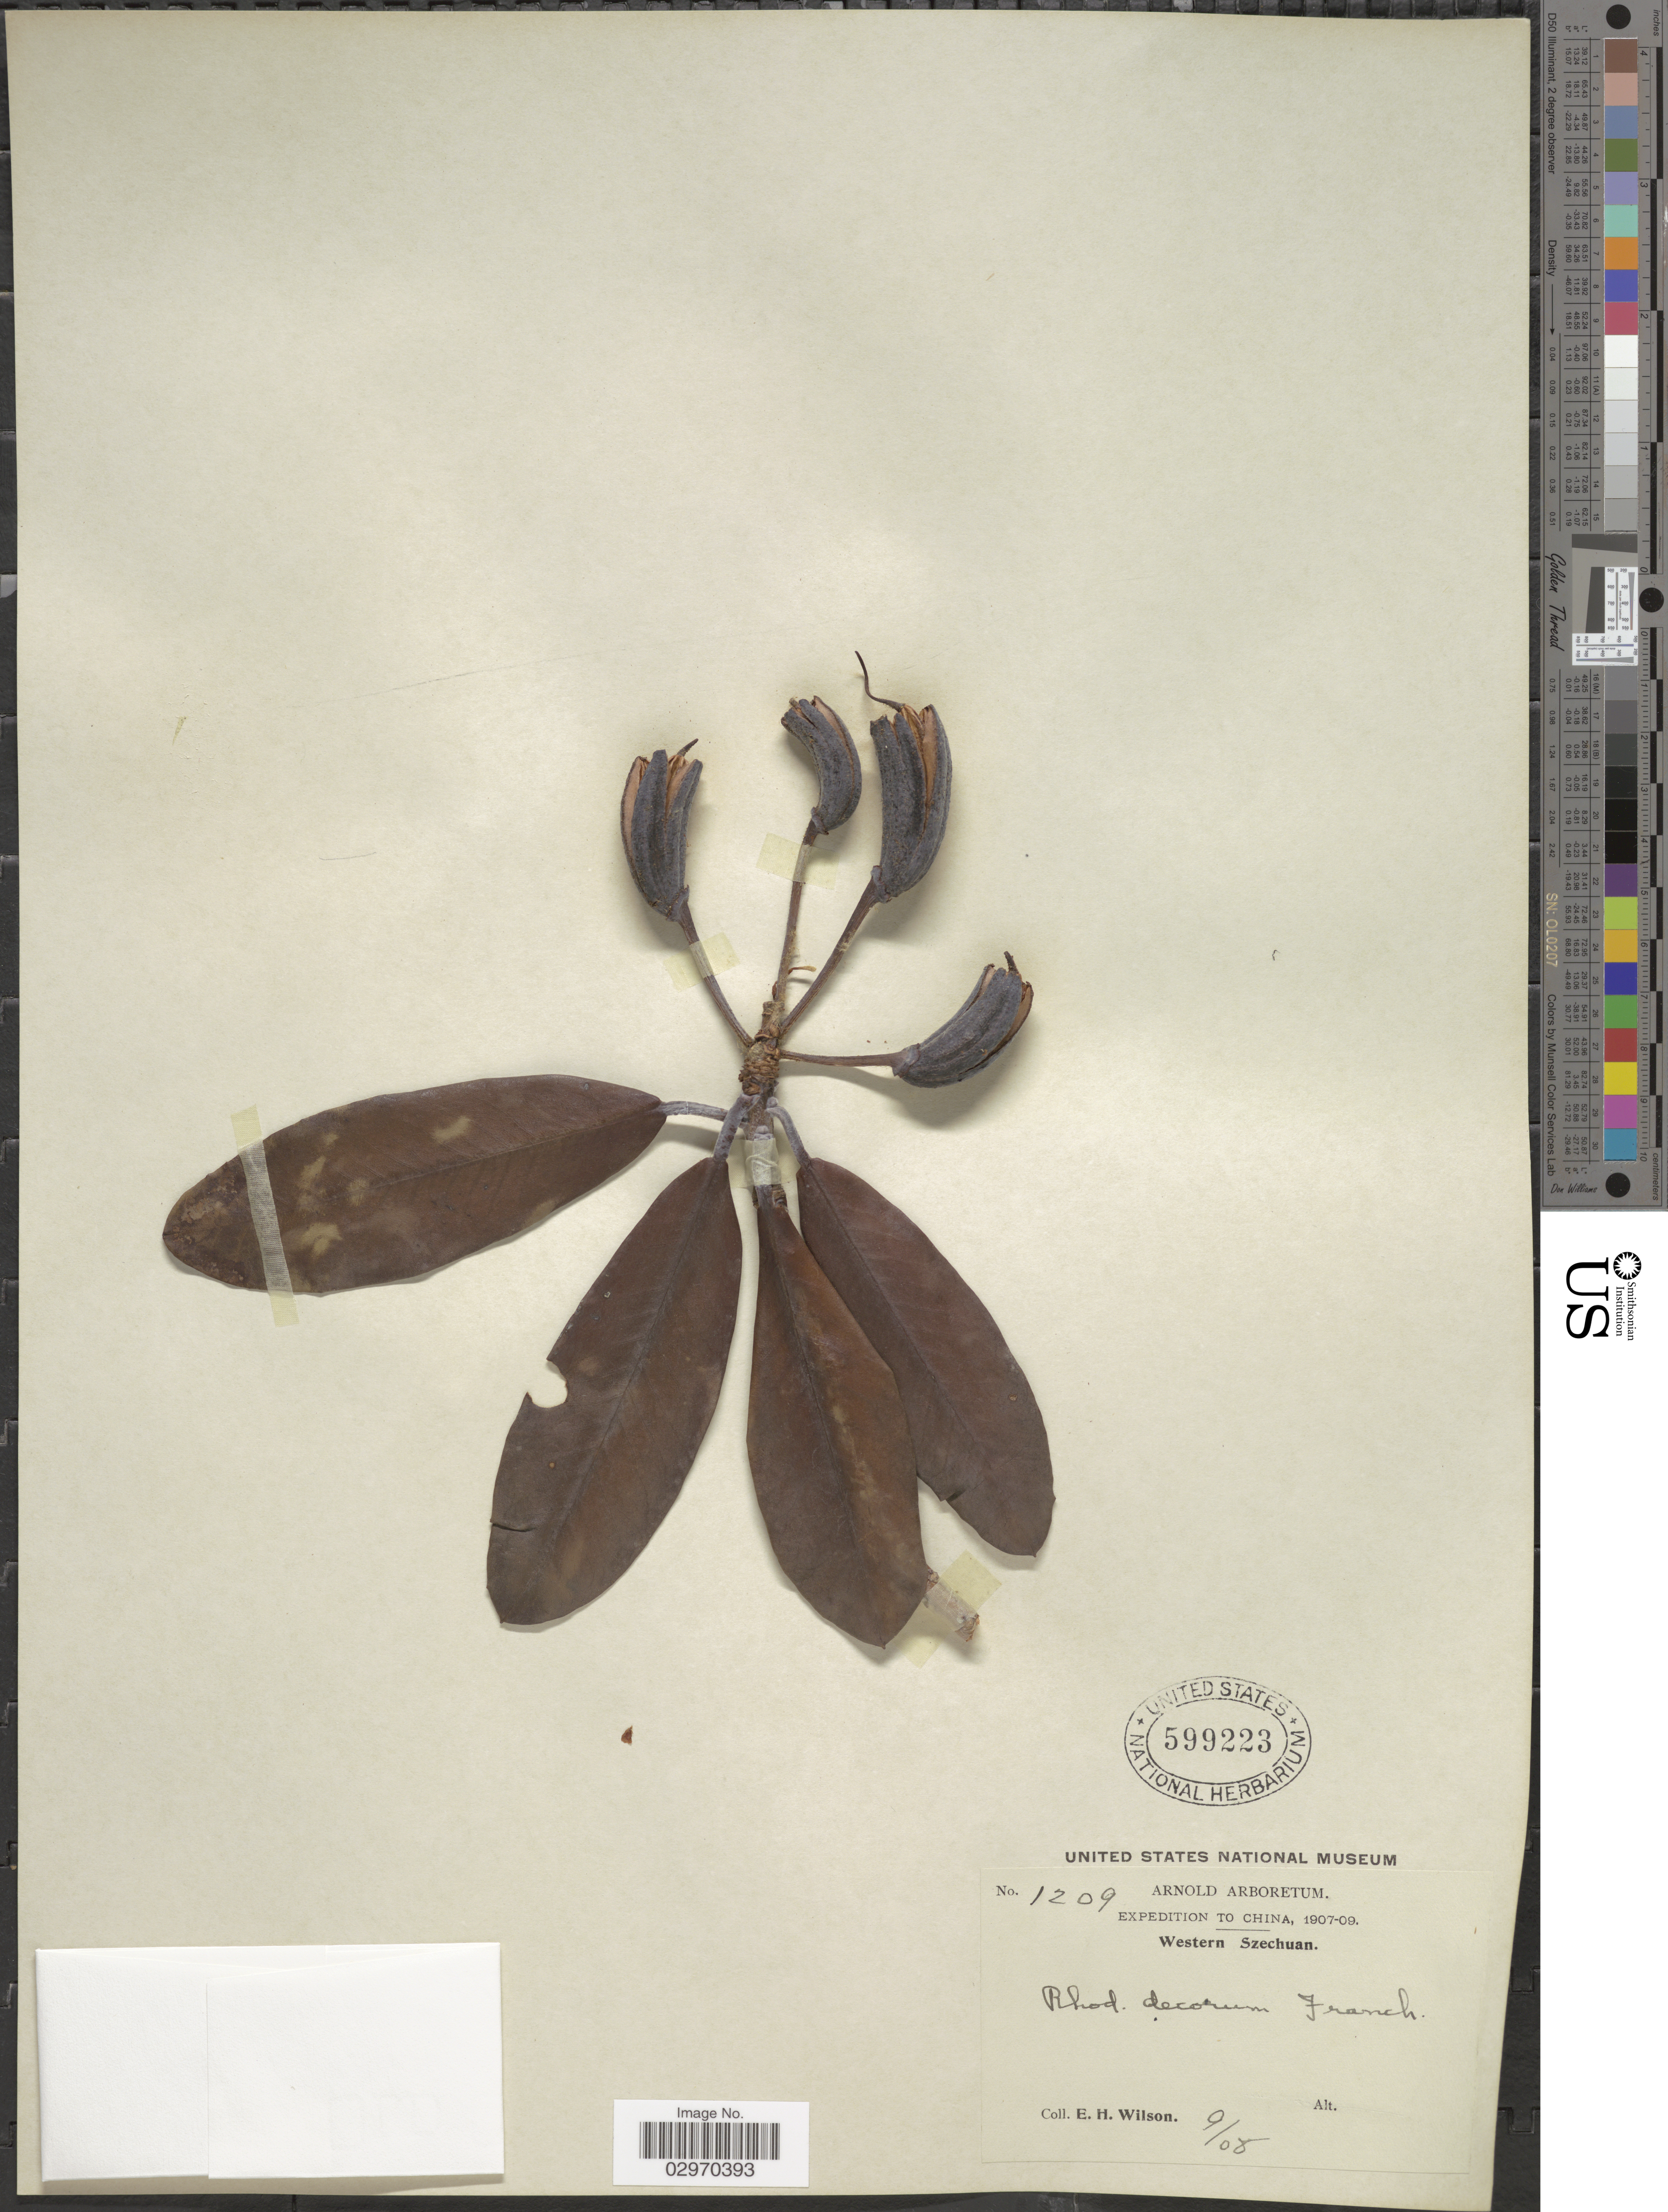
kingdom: Plantae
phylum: Tracheophyta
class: Magnoliopsida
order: Ericales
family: Ericaceae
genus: Rhododendron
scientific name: Rhododendron decorum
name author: Franch.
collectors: E. Wilson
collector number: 1209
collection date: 1908-09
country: China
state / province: Sichuan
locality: Western Szechuan.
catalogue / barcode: US 599223